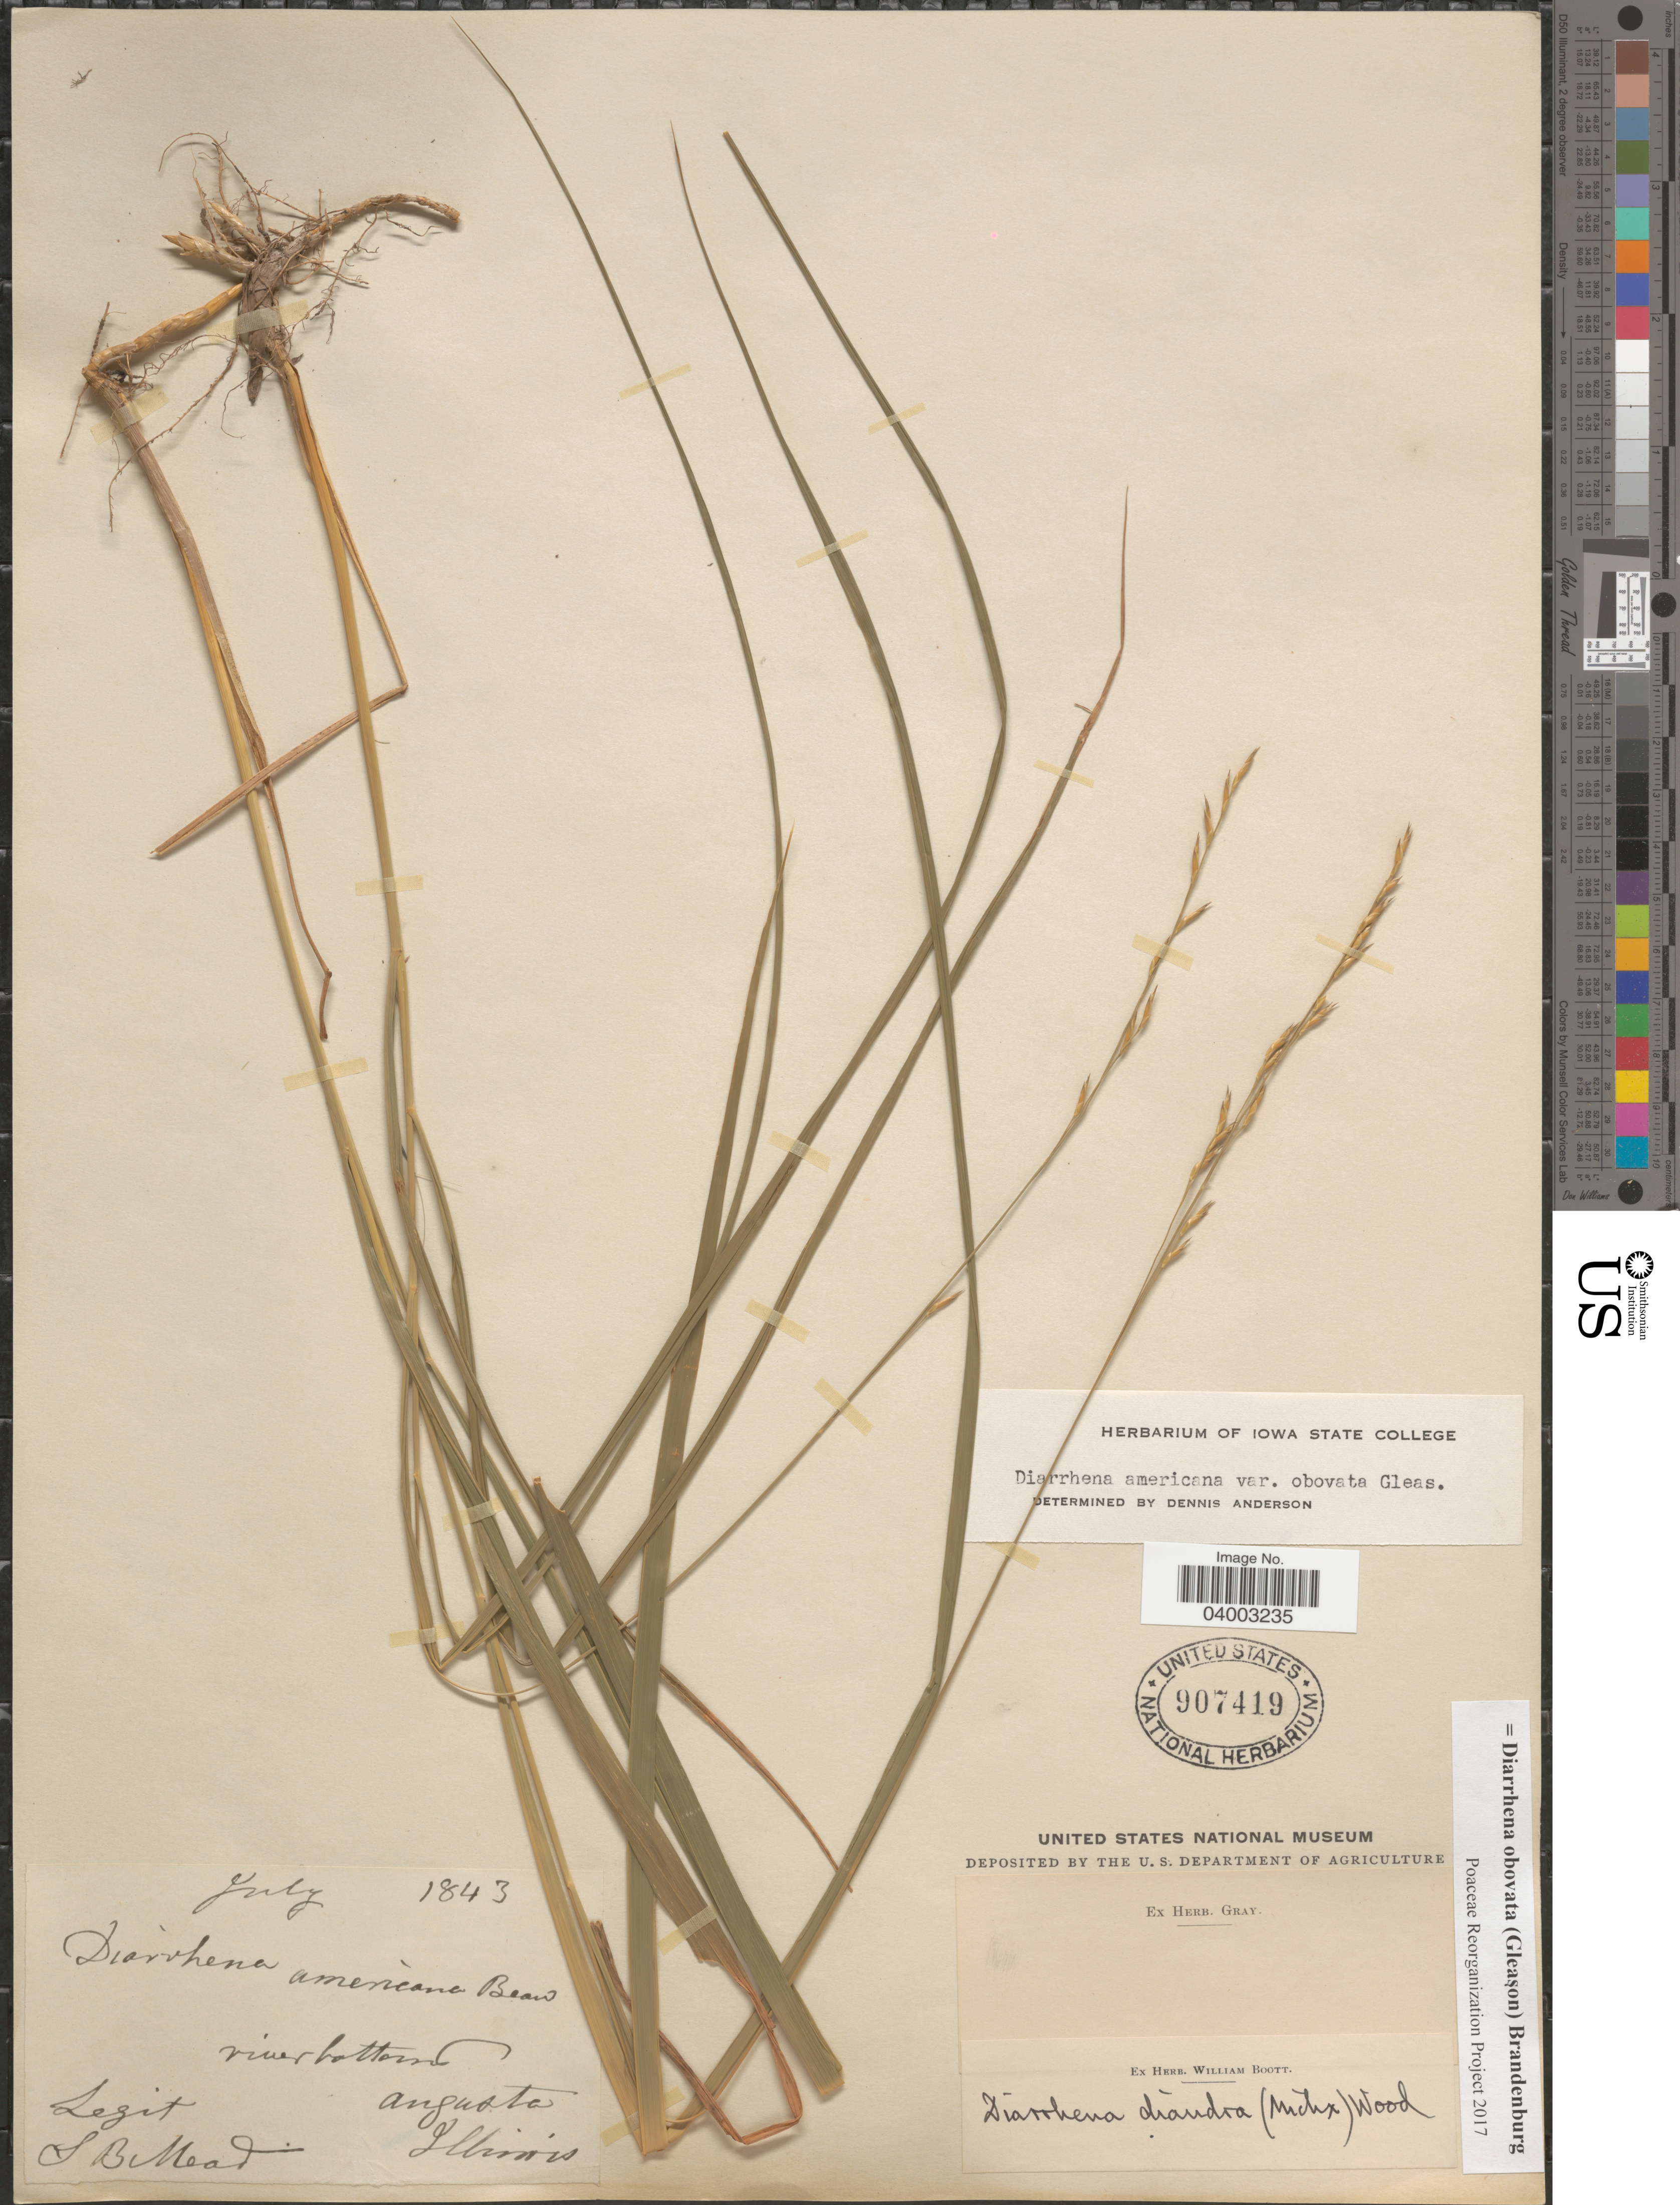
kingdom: Plantae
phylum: Tracheophyta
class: Liliopsida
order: Poales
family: Poaceae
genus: Diarrhena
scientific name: Diarrhena obovata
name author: (Gleason) Brandenburg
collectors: S. Mead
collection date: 1843-07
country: United States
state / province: Illinois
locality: Augusta.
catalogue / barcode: US 907419